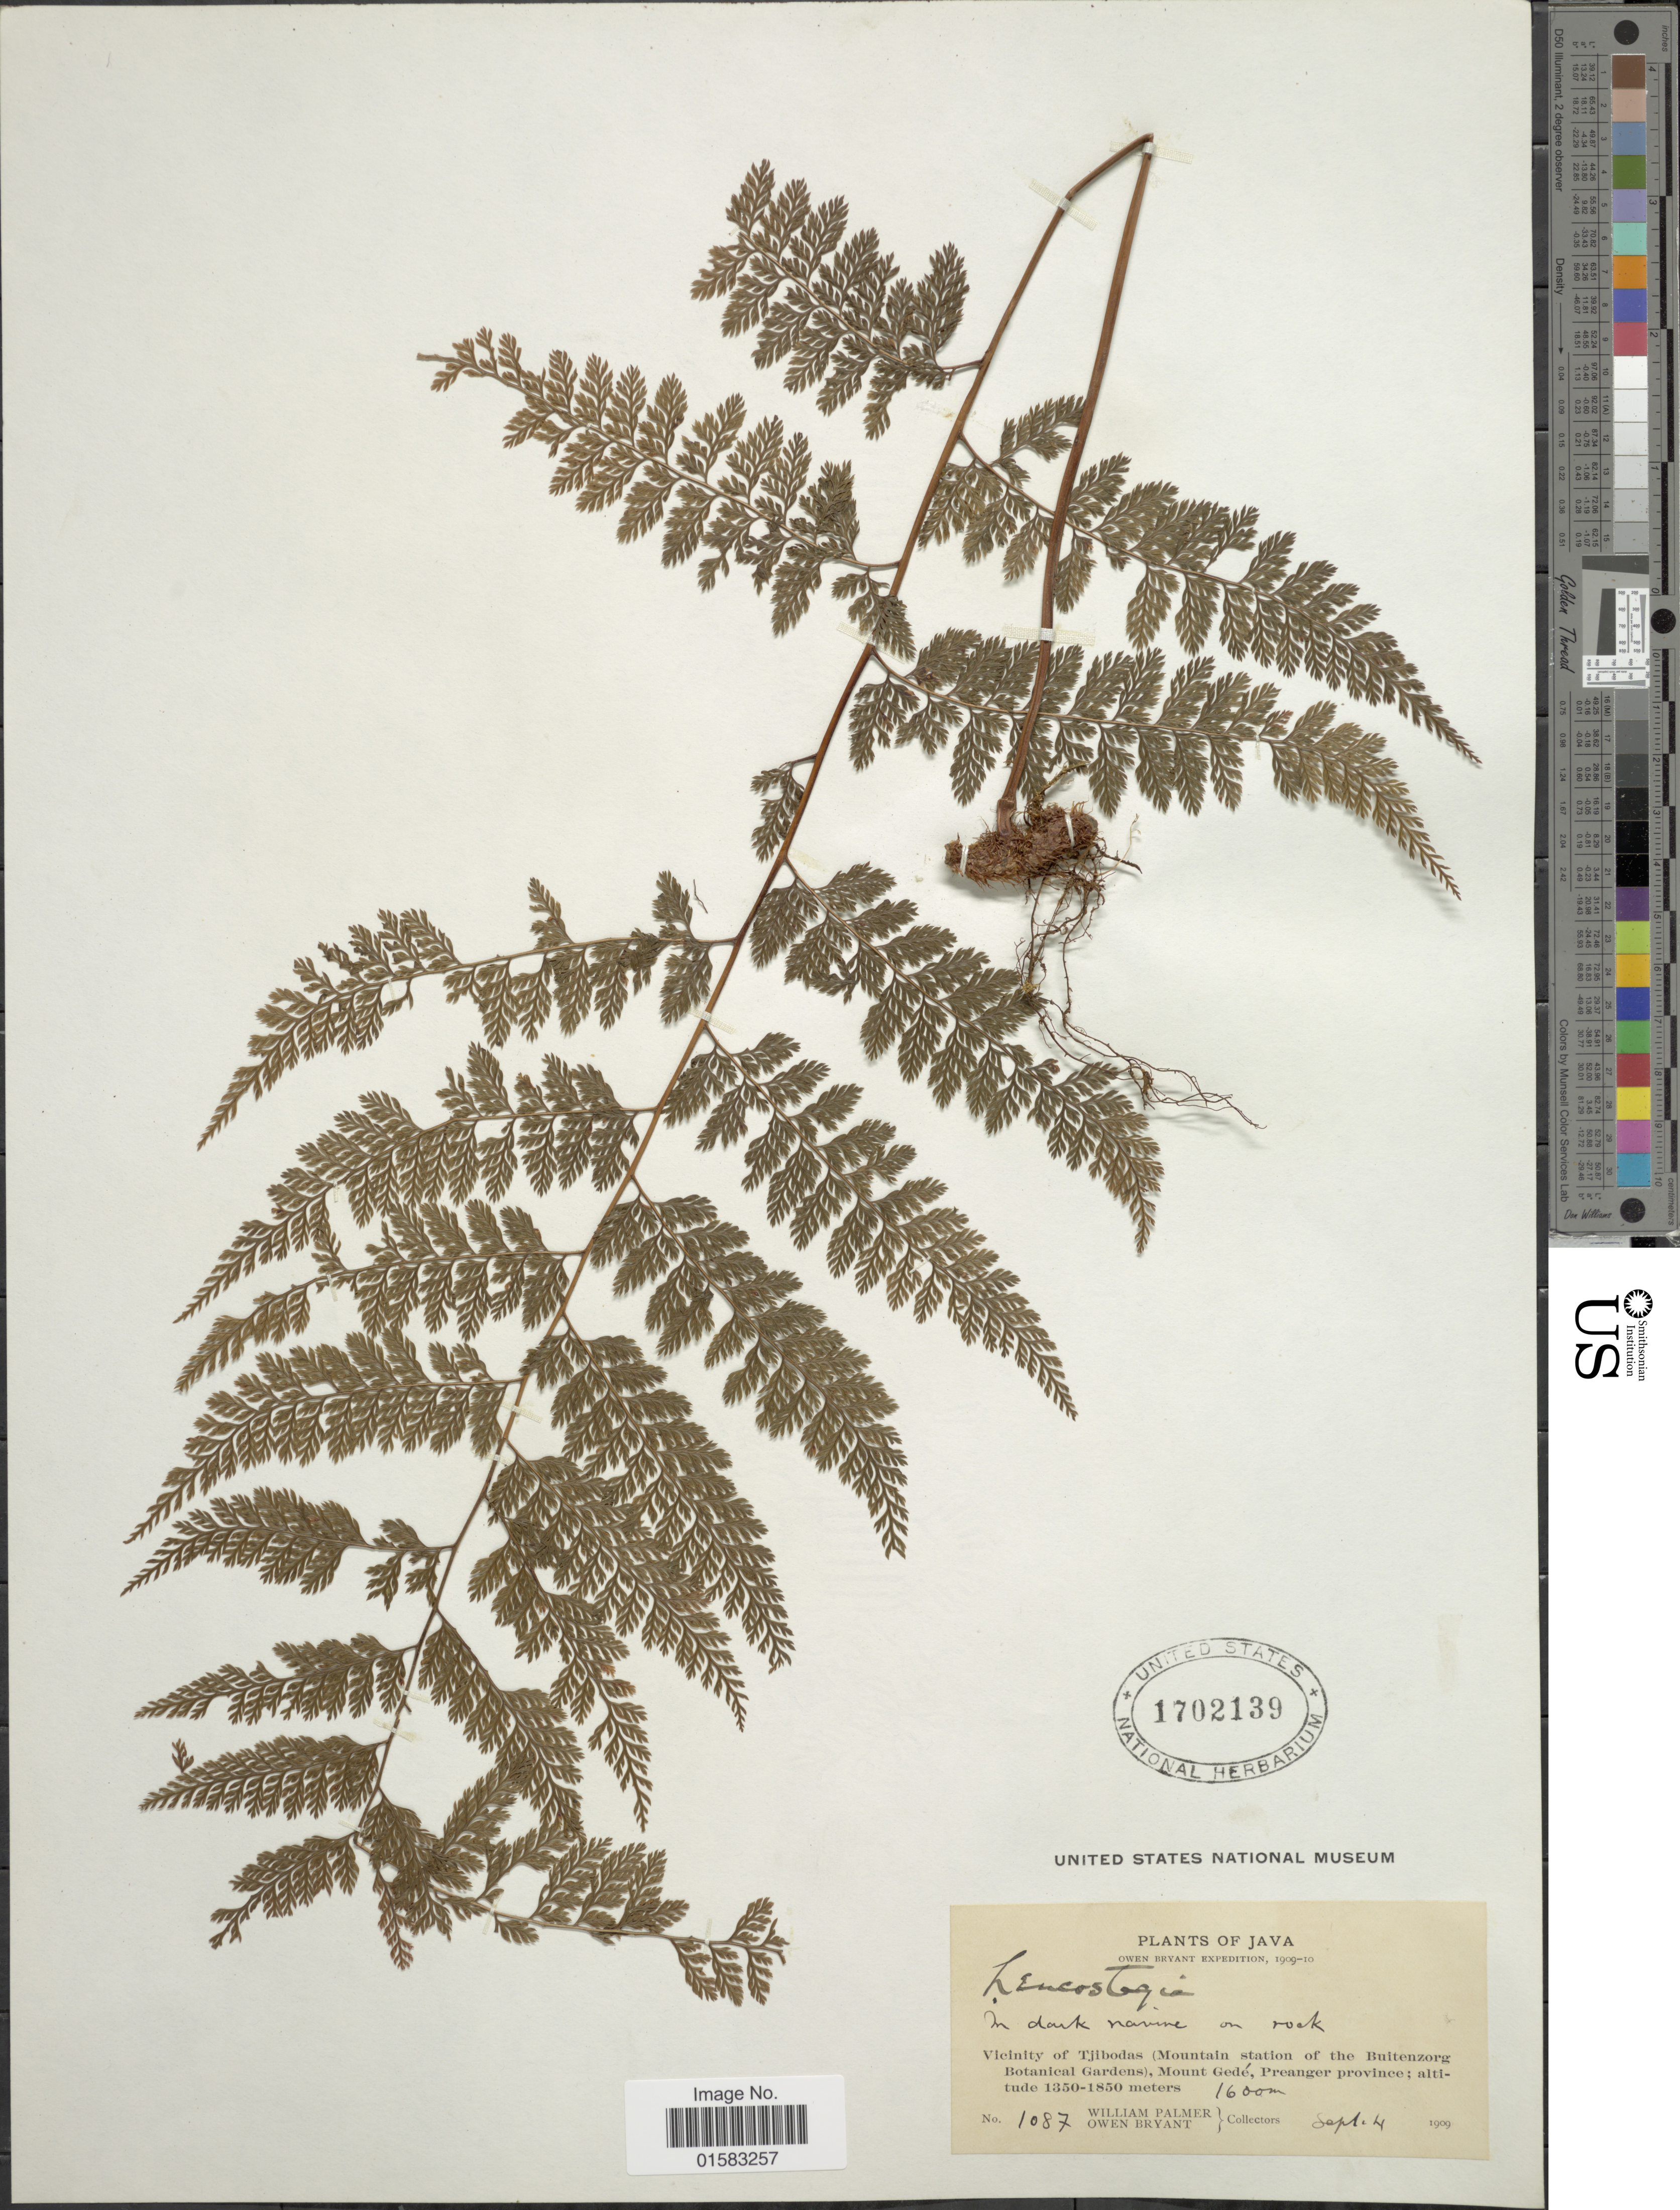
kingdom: Plantae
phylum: Tracheophyta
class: Polypodiopsida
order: Polypodiales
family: Davalliaceae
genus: Davallia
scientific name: Davallia hymenophylloides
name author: (Bedd.) Kuhn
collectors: W. Palmer & O. Bryant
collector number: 1087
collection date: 1909-09-04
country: Indonesia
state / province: Java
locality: Vicinity of Tjibodas (Mountain station of the Buitenzorg Botanical Gardens), Mount Gedé, Preanger province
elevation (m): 1600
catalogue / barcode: US 1702139